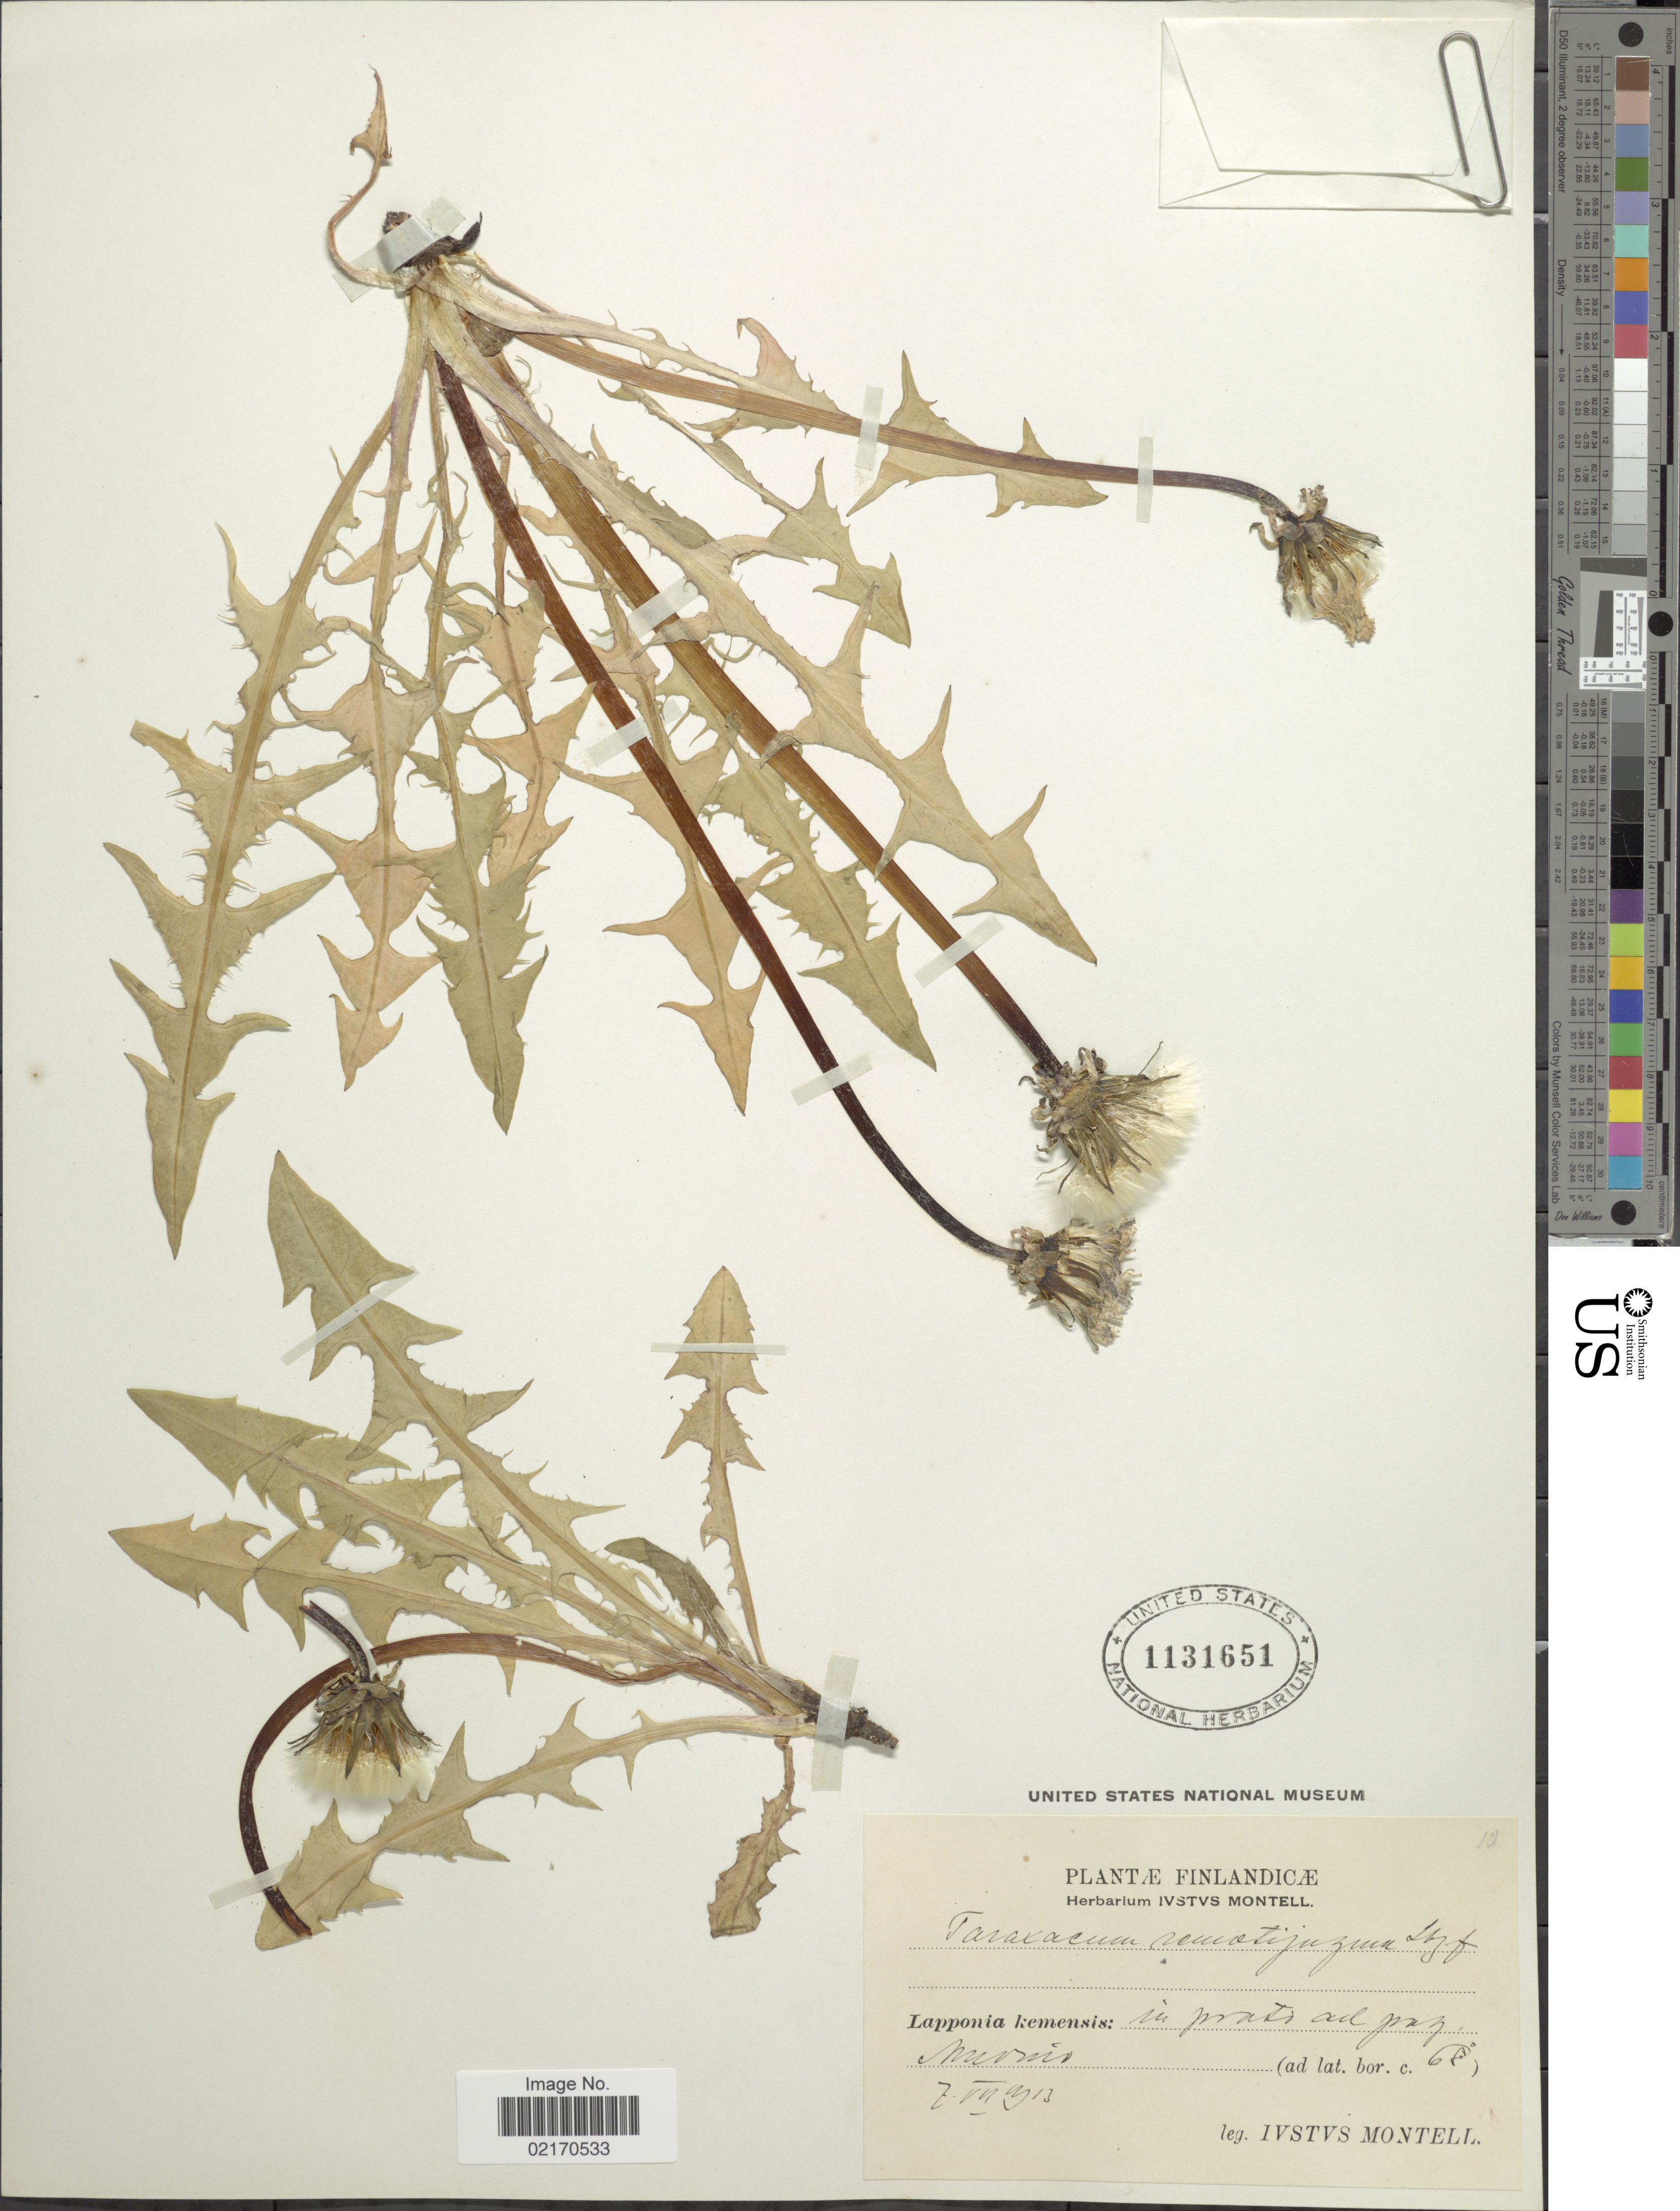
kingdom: Plantae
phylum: Tracheophyta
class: Magnoliopsida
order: Asterales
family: Asteraceae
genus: Taraxacum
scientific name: Taraxacum humile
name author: Brenner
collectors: I. Montell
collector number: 10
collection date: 1913-07-07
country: Finland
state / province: Lappi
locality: Muonio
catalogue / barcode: US 1131651